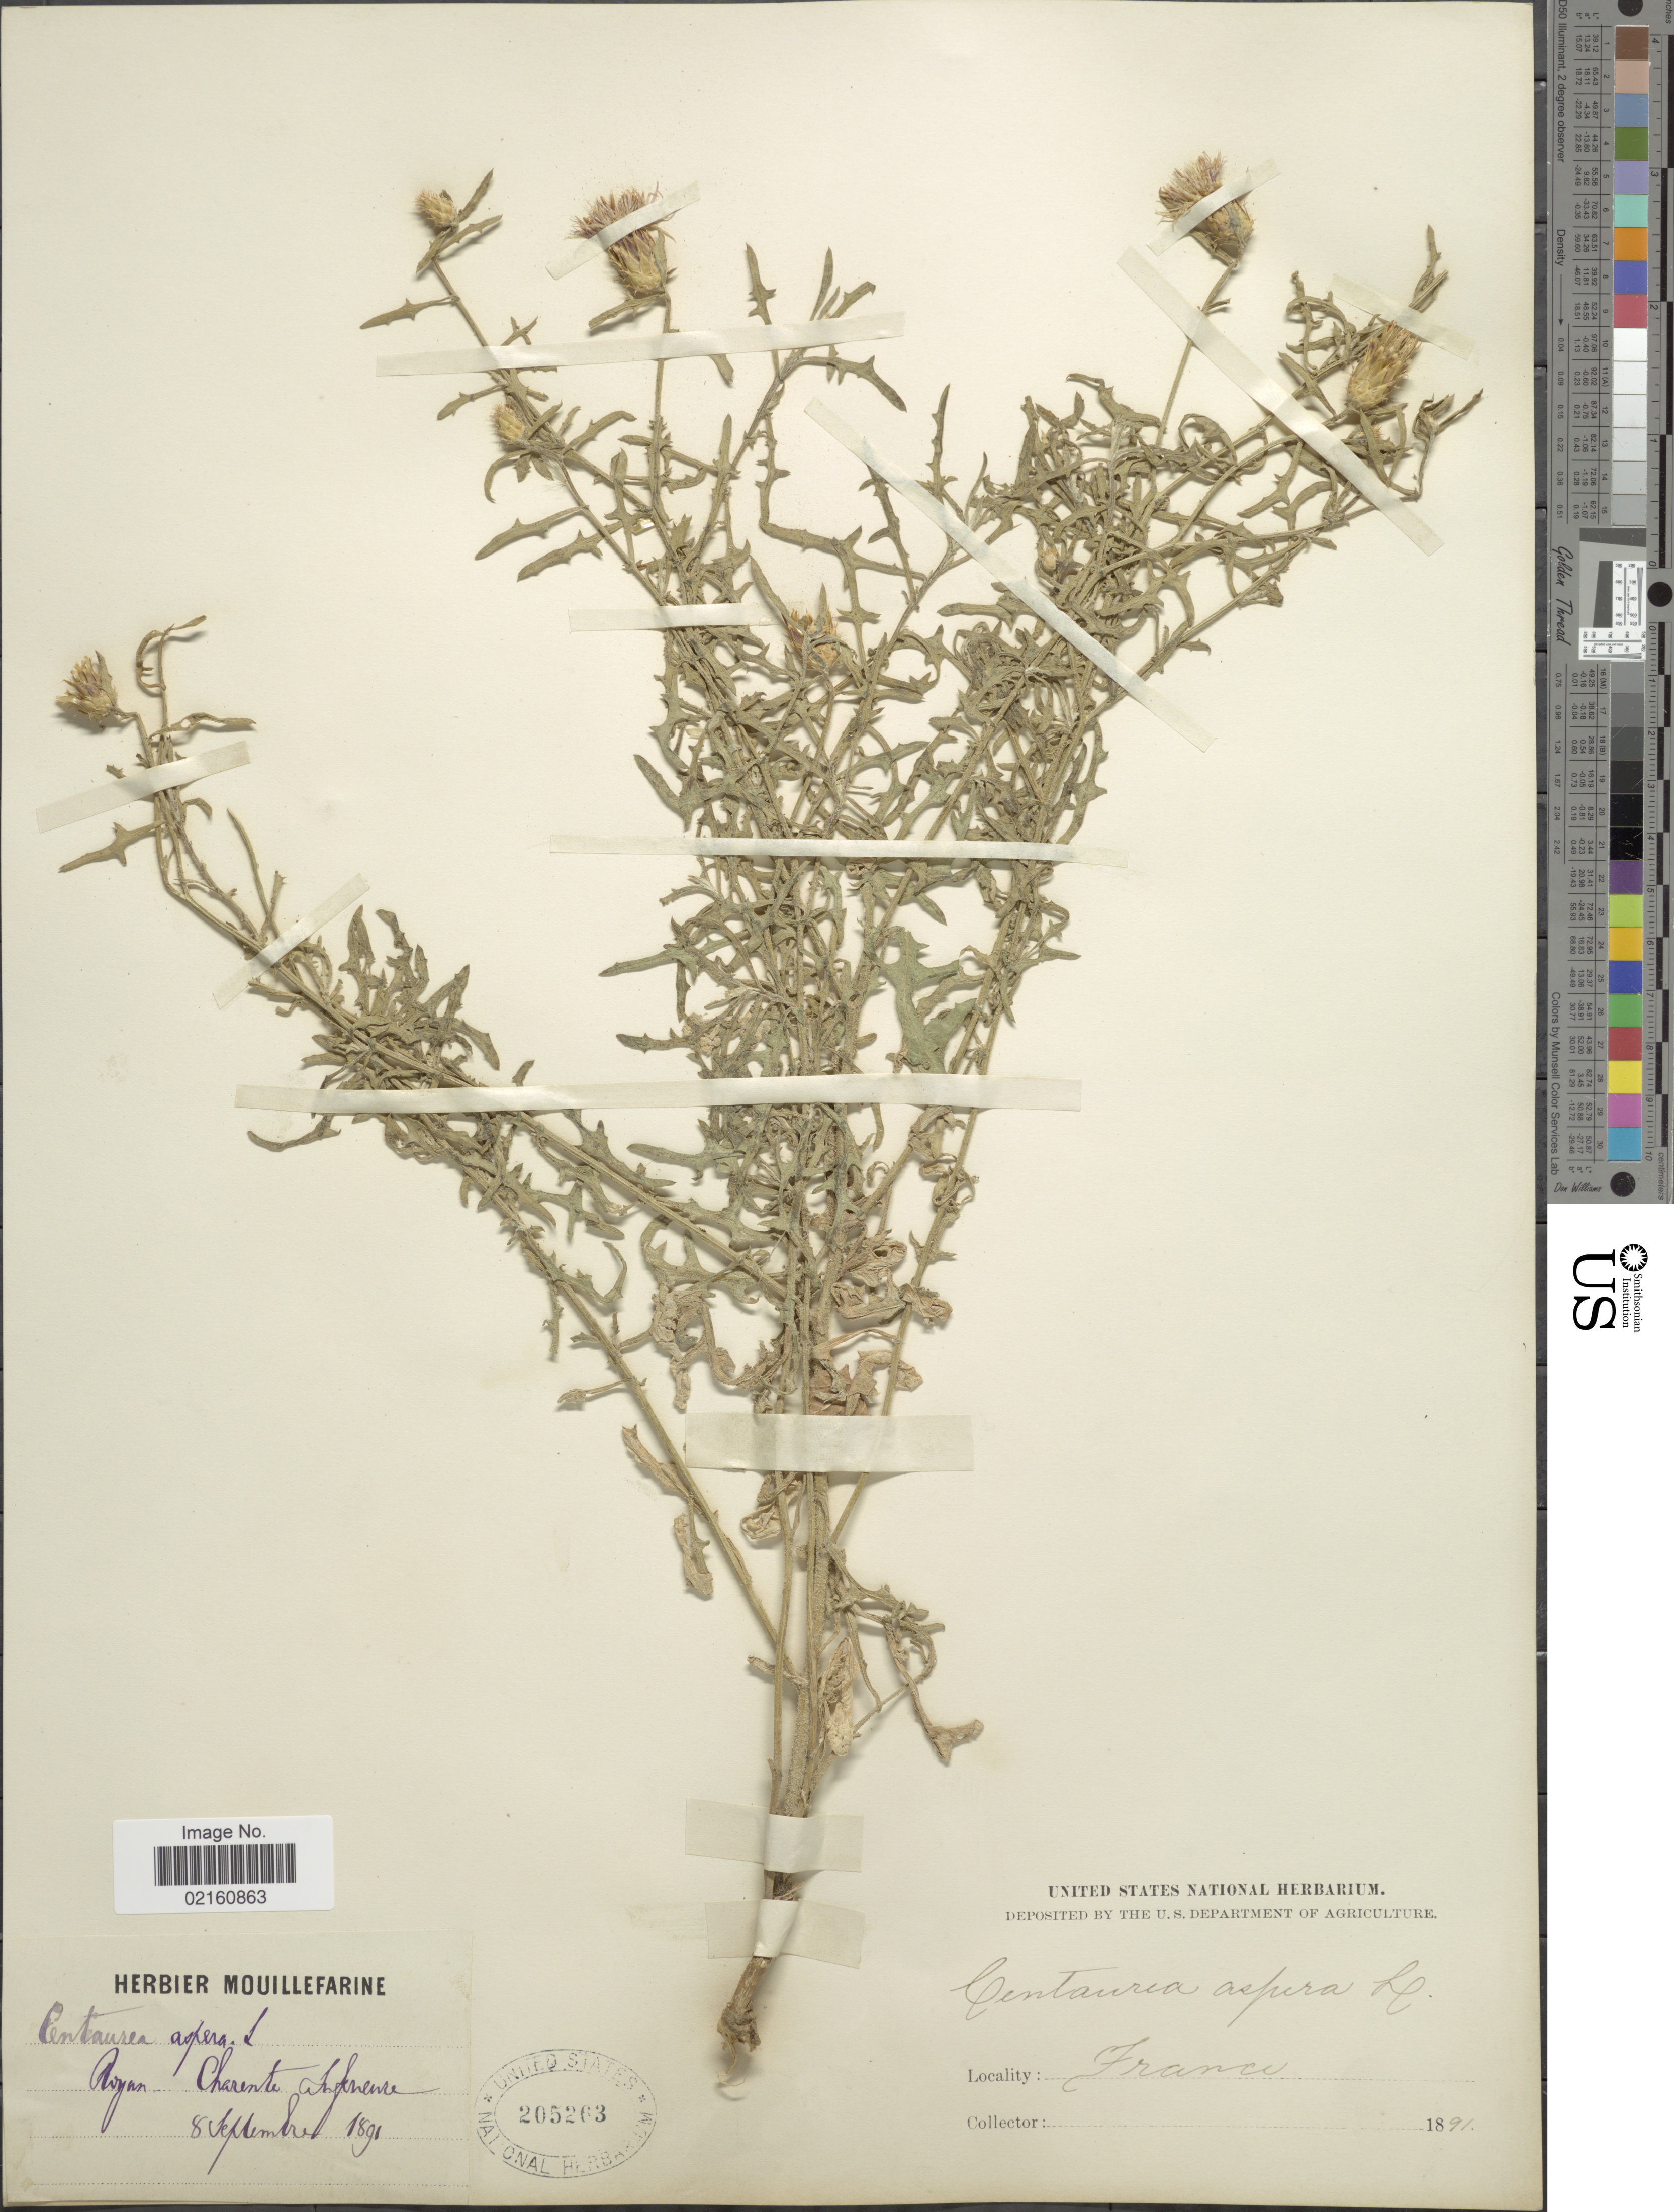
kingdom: Plantae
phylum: Tracheophyta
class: Magnoliopsida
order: Asterales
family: Asteraceae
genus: Centaurea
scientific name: Centaurea aspera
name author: L.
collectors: ex herb. Mouillefarine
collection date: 1891-09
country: France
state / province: Nouvelle-Aquitaine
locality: Royan, Charente Inférieure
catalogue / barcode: US 205263